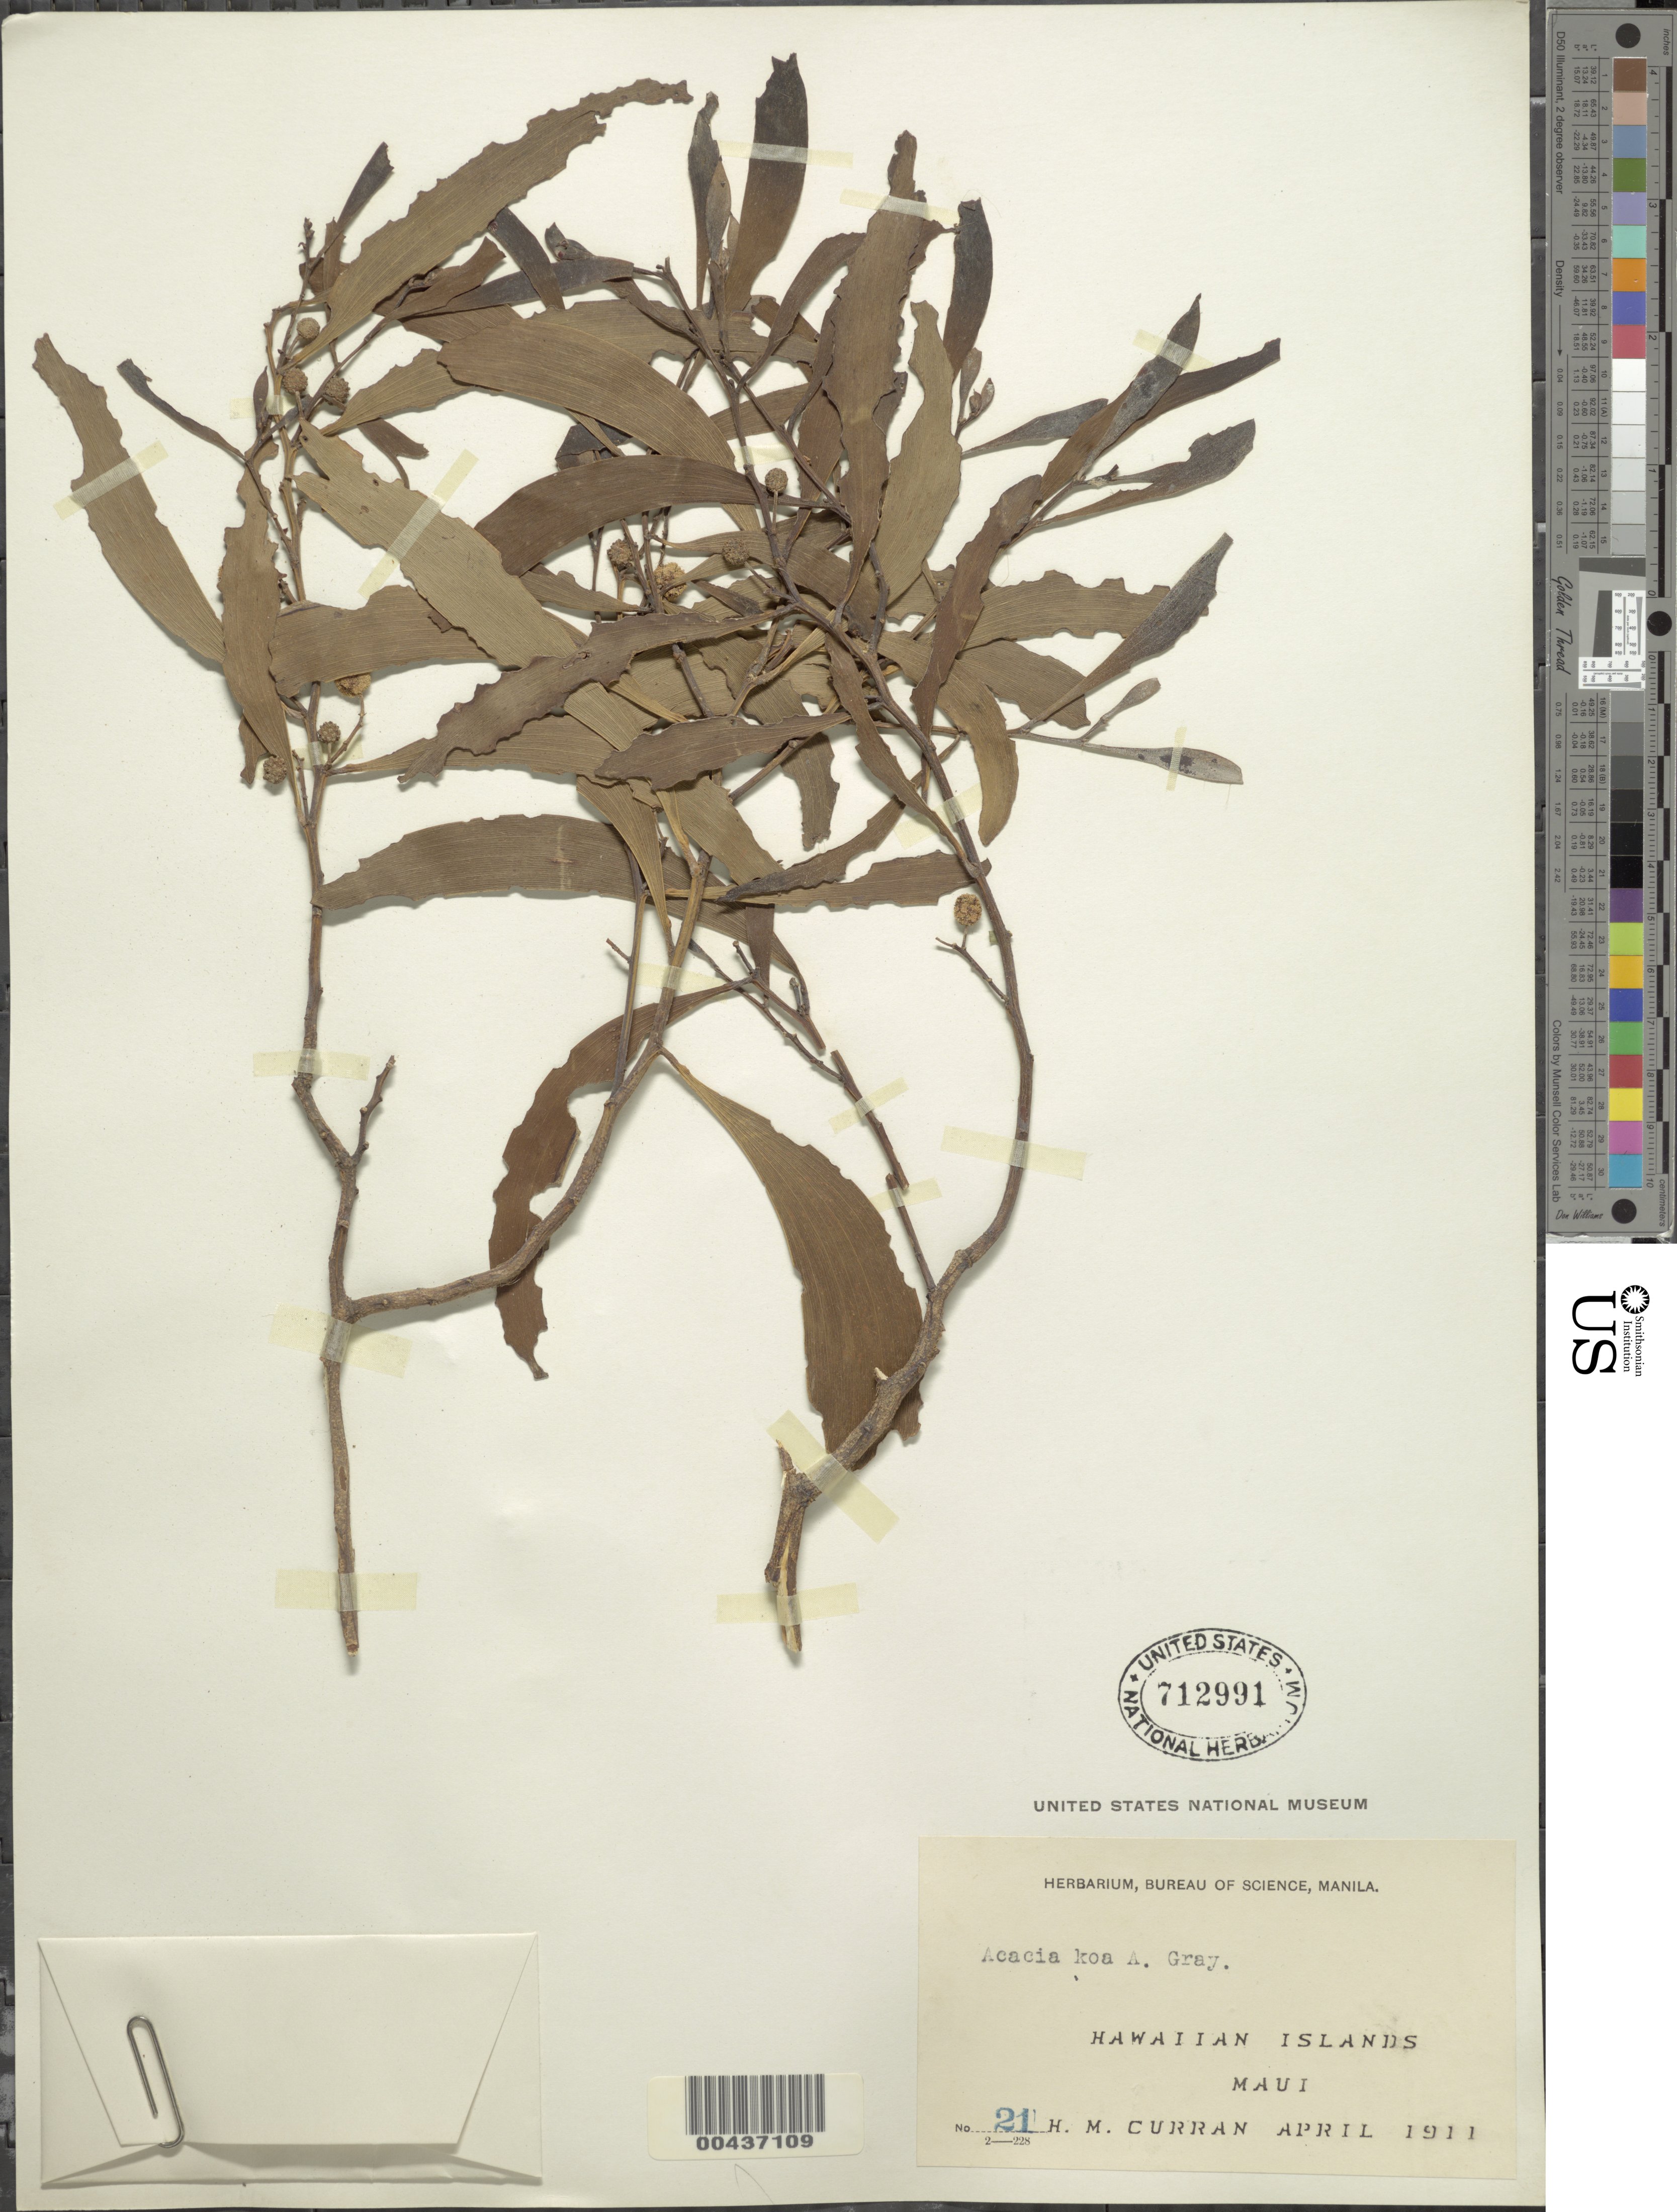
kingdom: Plantae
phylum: Tracheophyta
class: Magnoliopsida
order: Fabales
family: Fabaceae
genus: Acacia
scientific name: Acacia koa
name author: A. Gray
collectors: H. M. Curran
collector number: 21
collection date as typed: Apr 1911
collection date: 1911-04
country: United States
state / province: Hawaii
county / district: Maui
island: Maui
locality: Hawaiian Islands, Maui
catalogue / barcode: US 712991